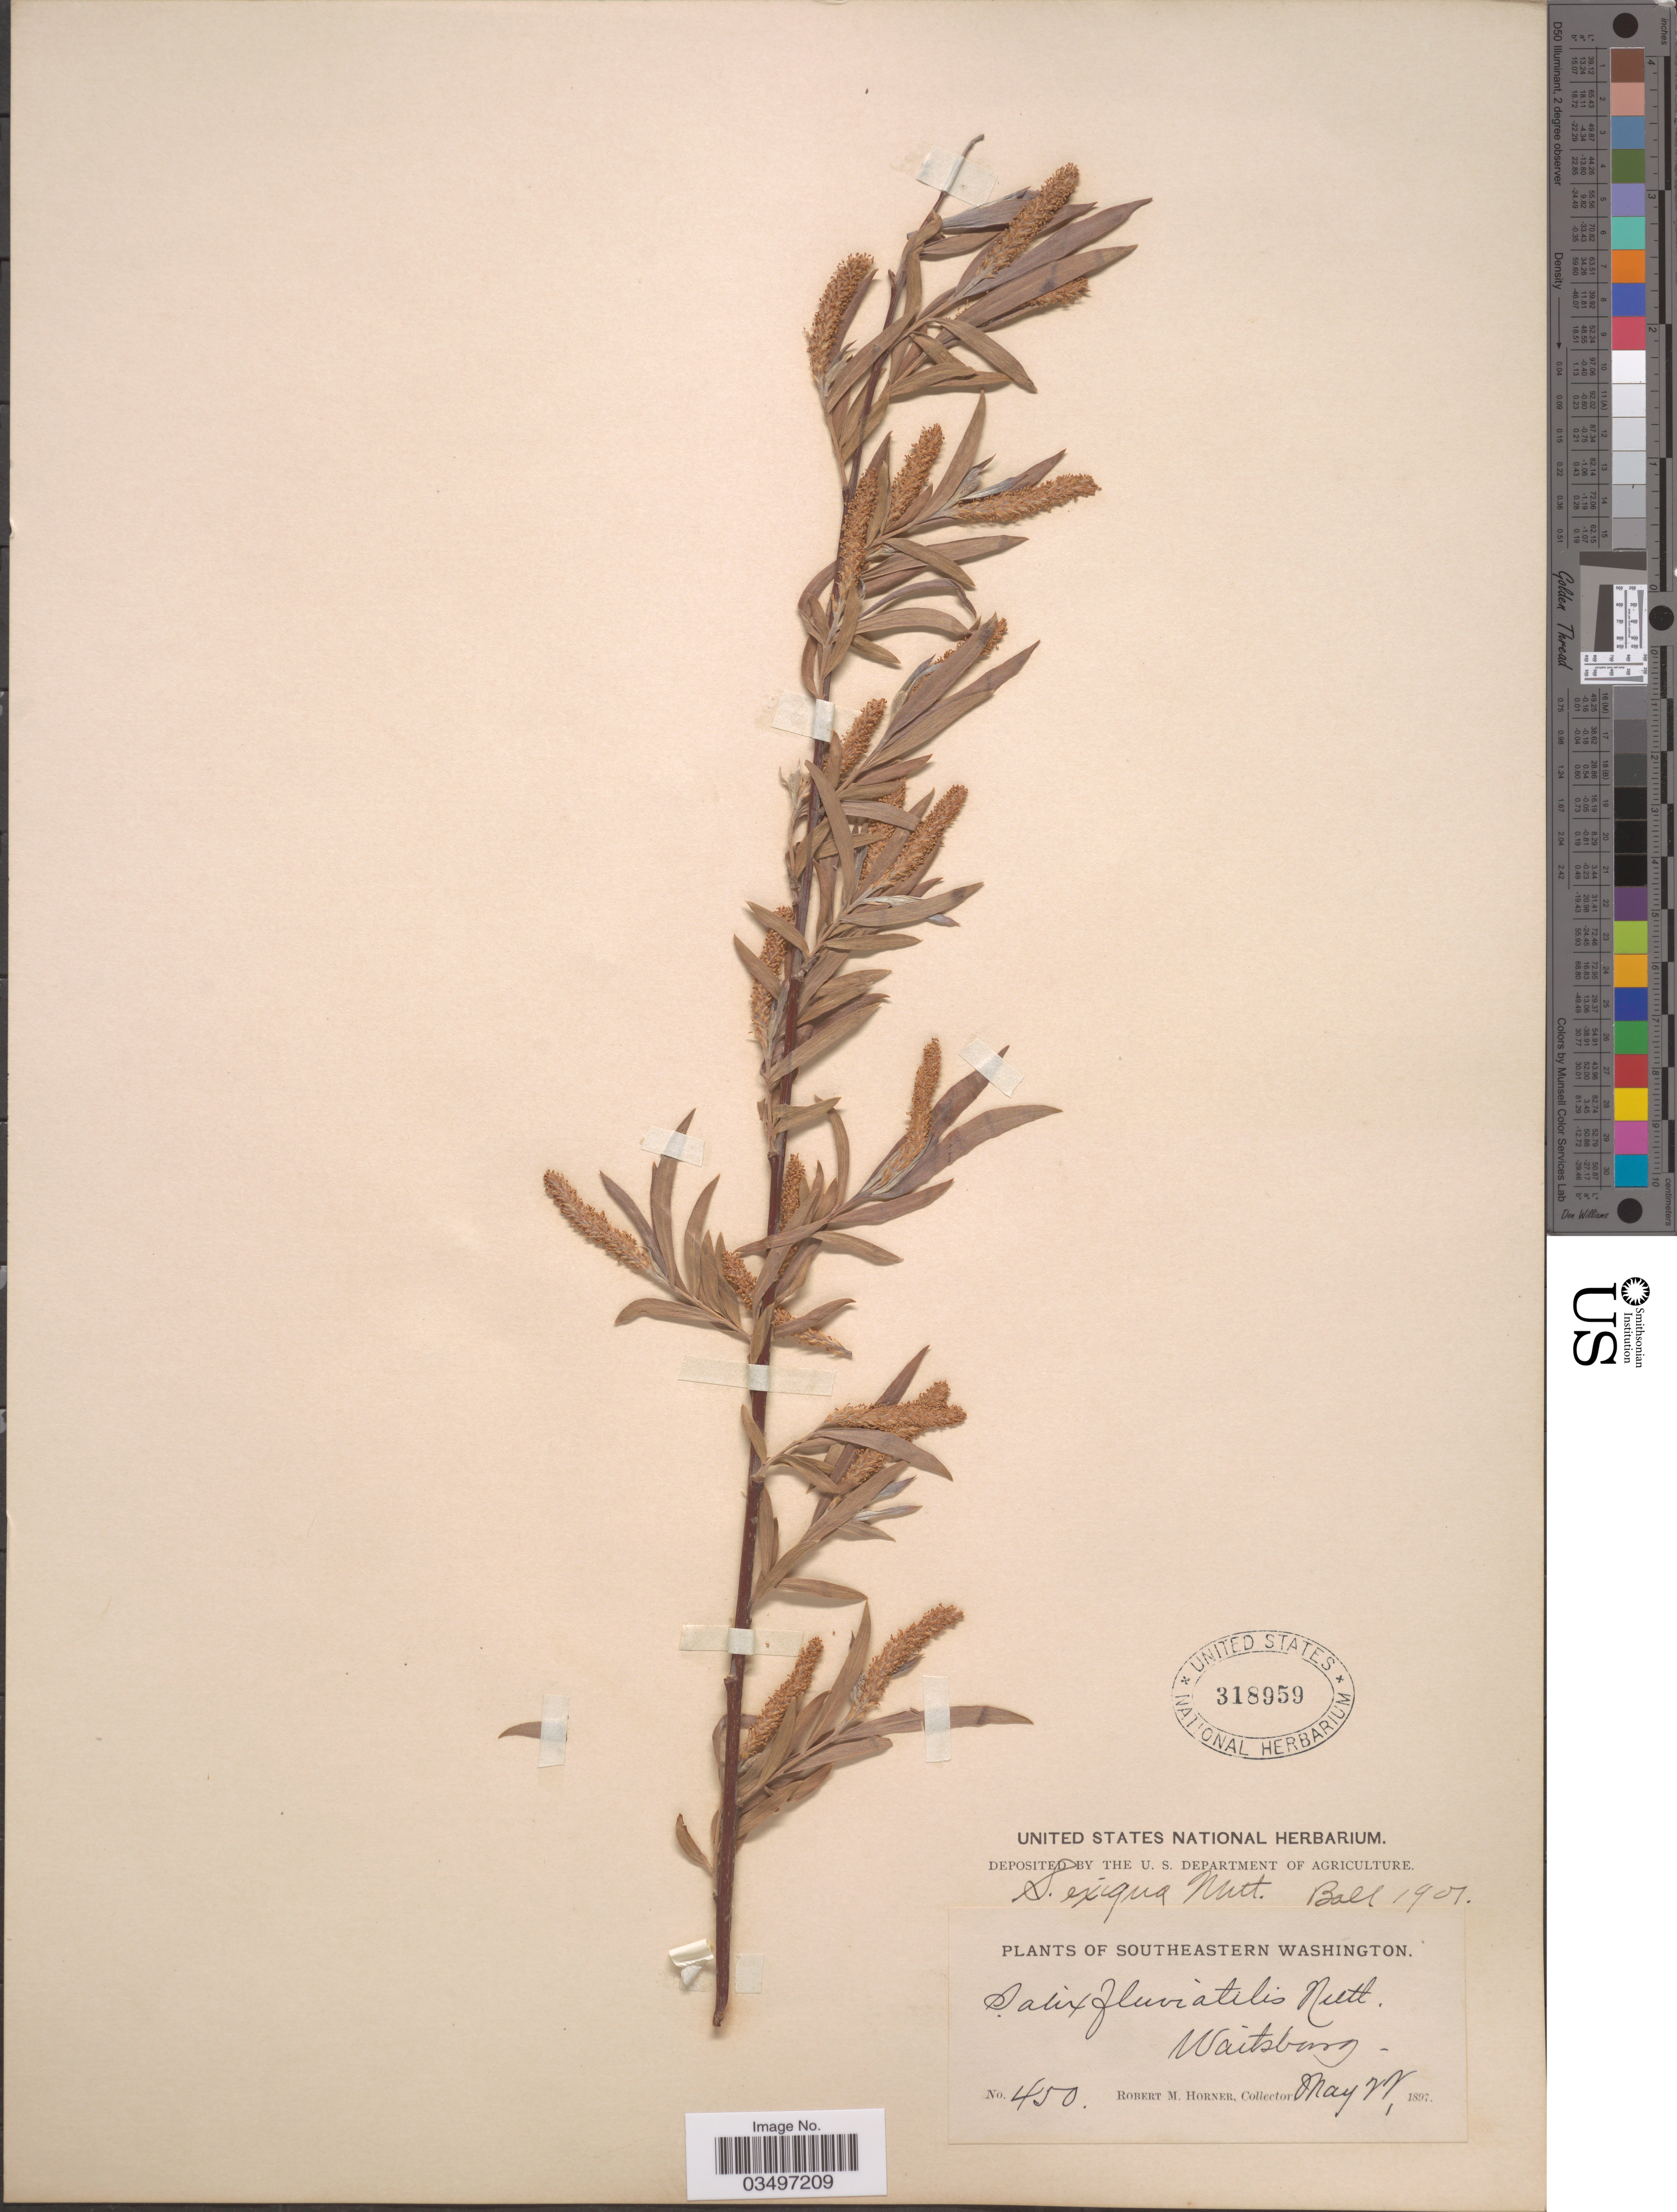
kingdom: Plantae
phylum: Tracheophyta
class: Magnoliopsida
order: Malpighiales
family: Salicaceae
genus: Salix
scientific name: Salix exigua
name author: Nutt.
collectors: R. Horner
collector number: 450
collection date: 1897-05-22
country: United States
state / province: Washington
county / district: Walla Walla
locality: Southeastern Washington. Waitsburg.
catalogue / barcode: US 318959